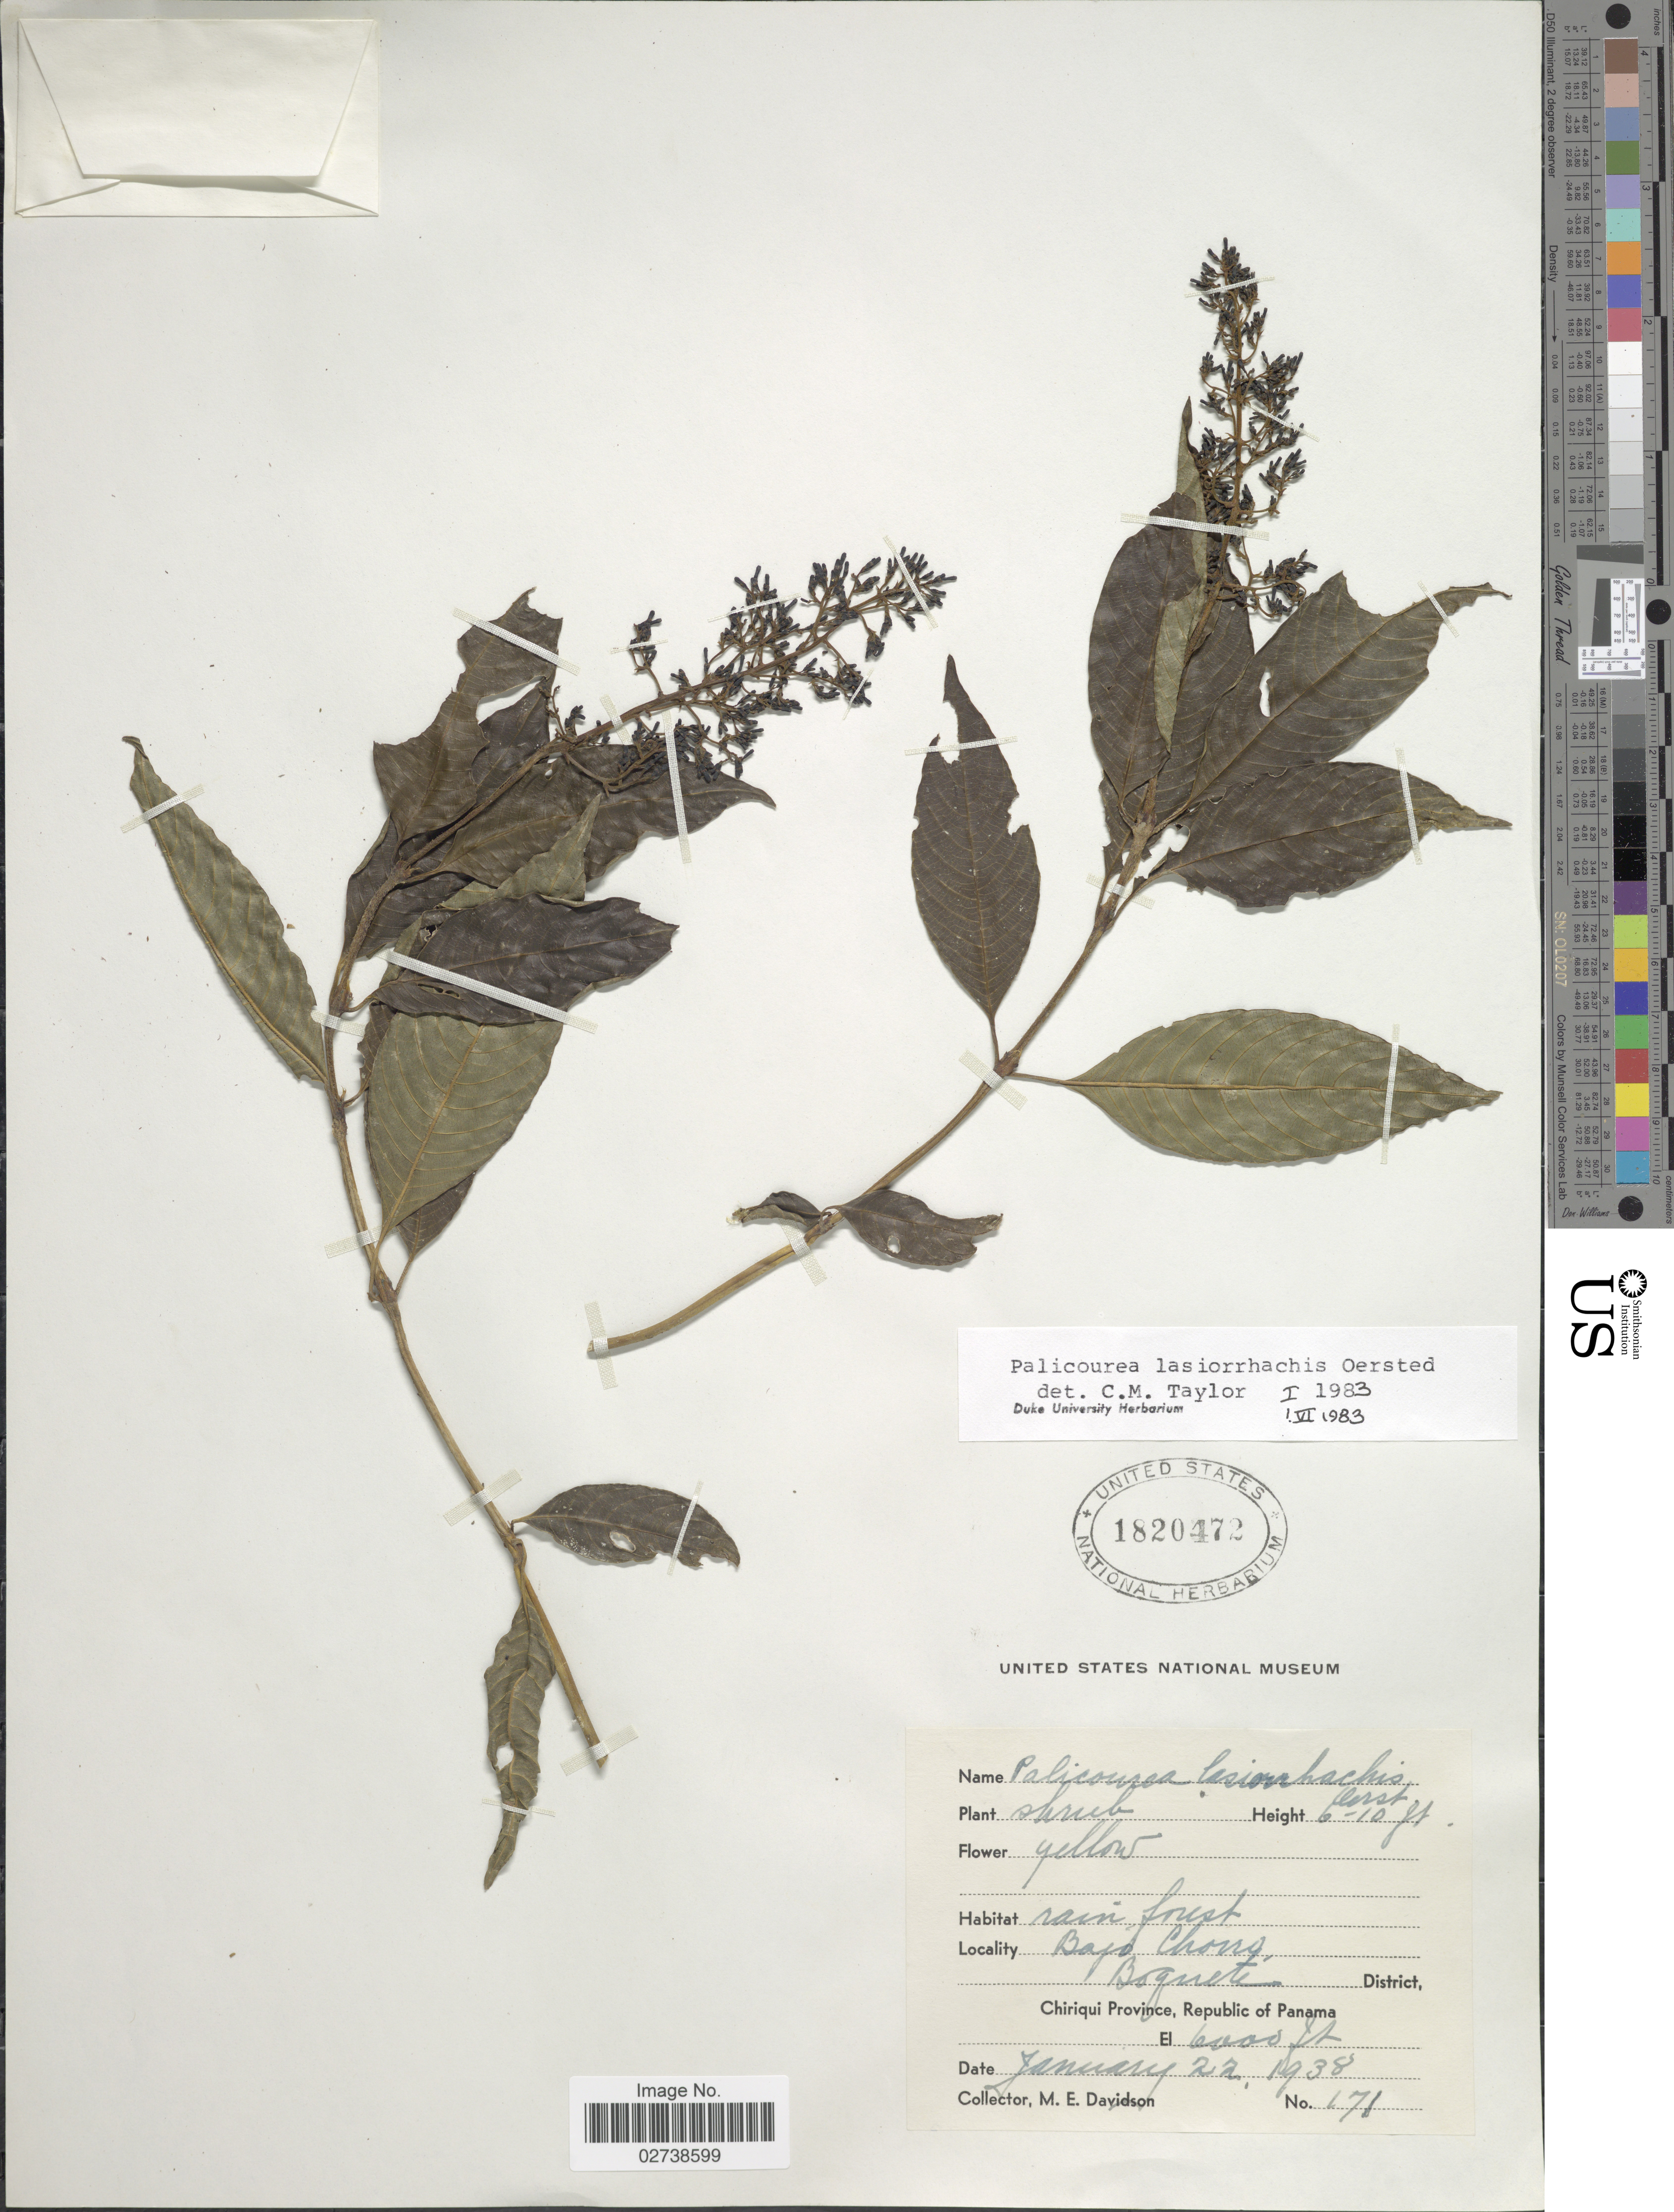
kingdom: Plantae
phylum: Tracheophyta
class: Magnoliopsida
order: Gentianales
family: Rubiaceae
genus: Palicourea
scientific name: Palicourea lasiorrhachis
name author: Oerst.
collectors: M. E. Davidson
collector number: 171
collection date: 1938-01-22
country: Panama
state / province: Chiriqui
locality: Rain forest, Bajo Chorro, Boquete District, Republic of Panama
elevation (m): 1829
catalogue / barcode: US 1820472